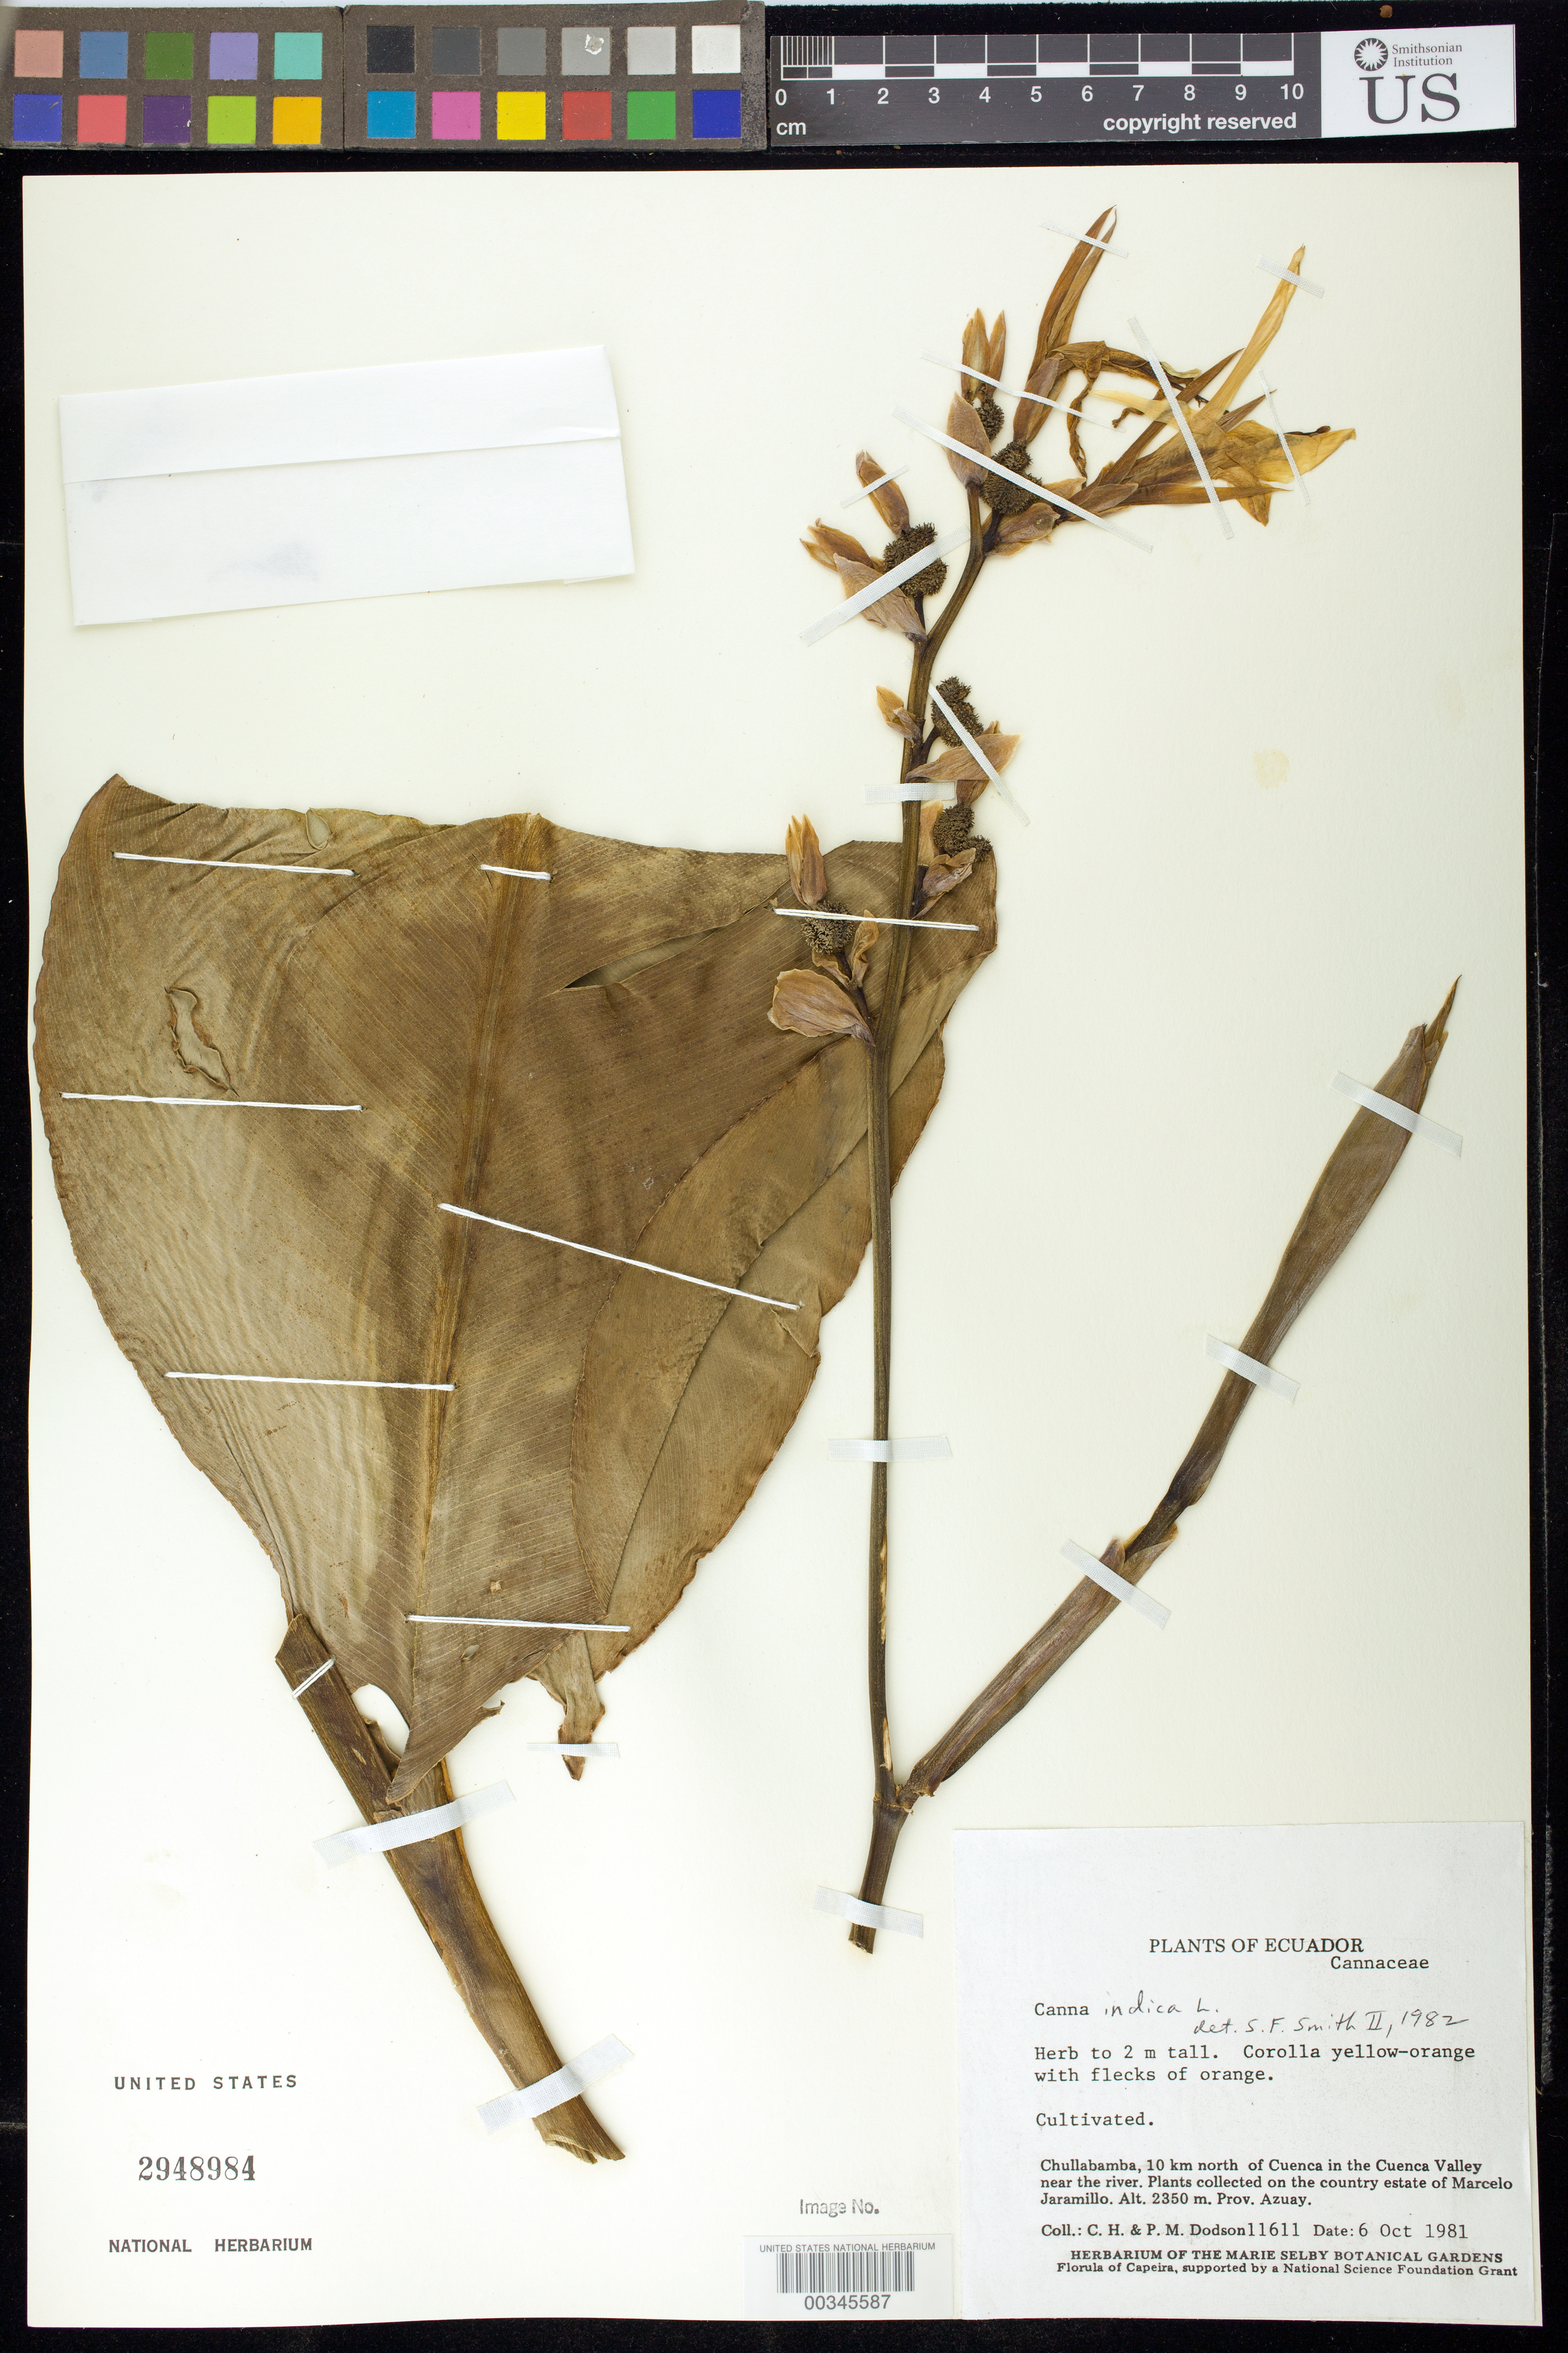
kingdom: Plantae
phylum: Tracheophyta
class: Liliopsida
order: Zingiberales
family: Cannaceae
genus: Canna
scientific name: Canna indica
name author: L.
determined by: Smith, Stephen F., (US), NMNH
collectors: C. H. Dodson & P. M. Dodson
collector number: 11611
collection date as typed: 06 Oct 1981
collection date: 1981-10-06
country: Ecuador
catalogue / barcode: US 2948984